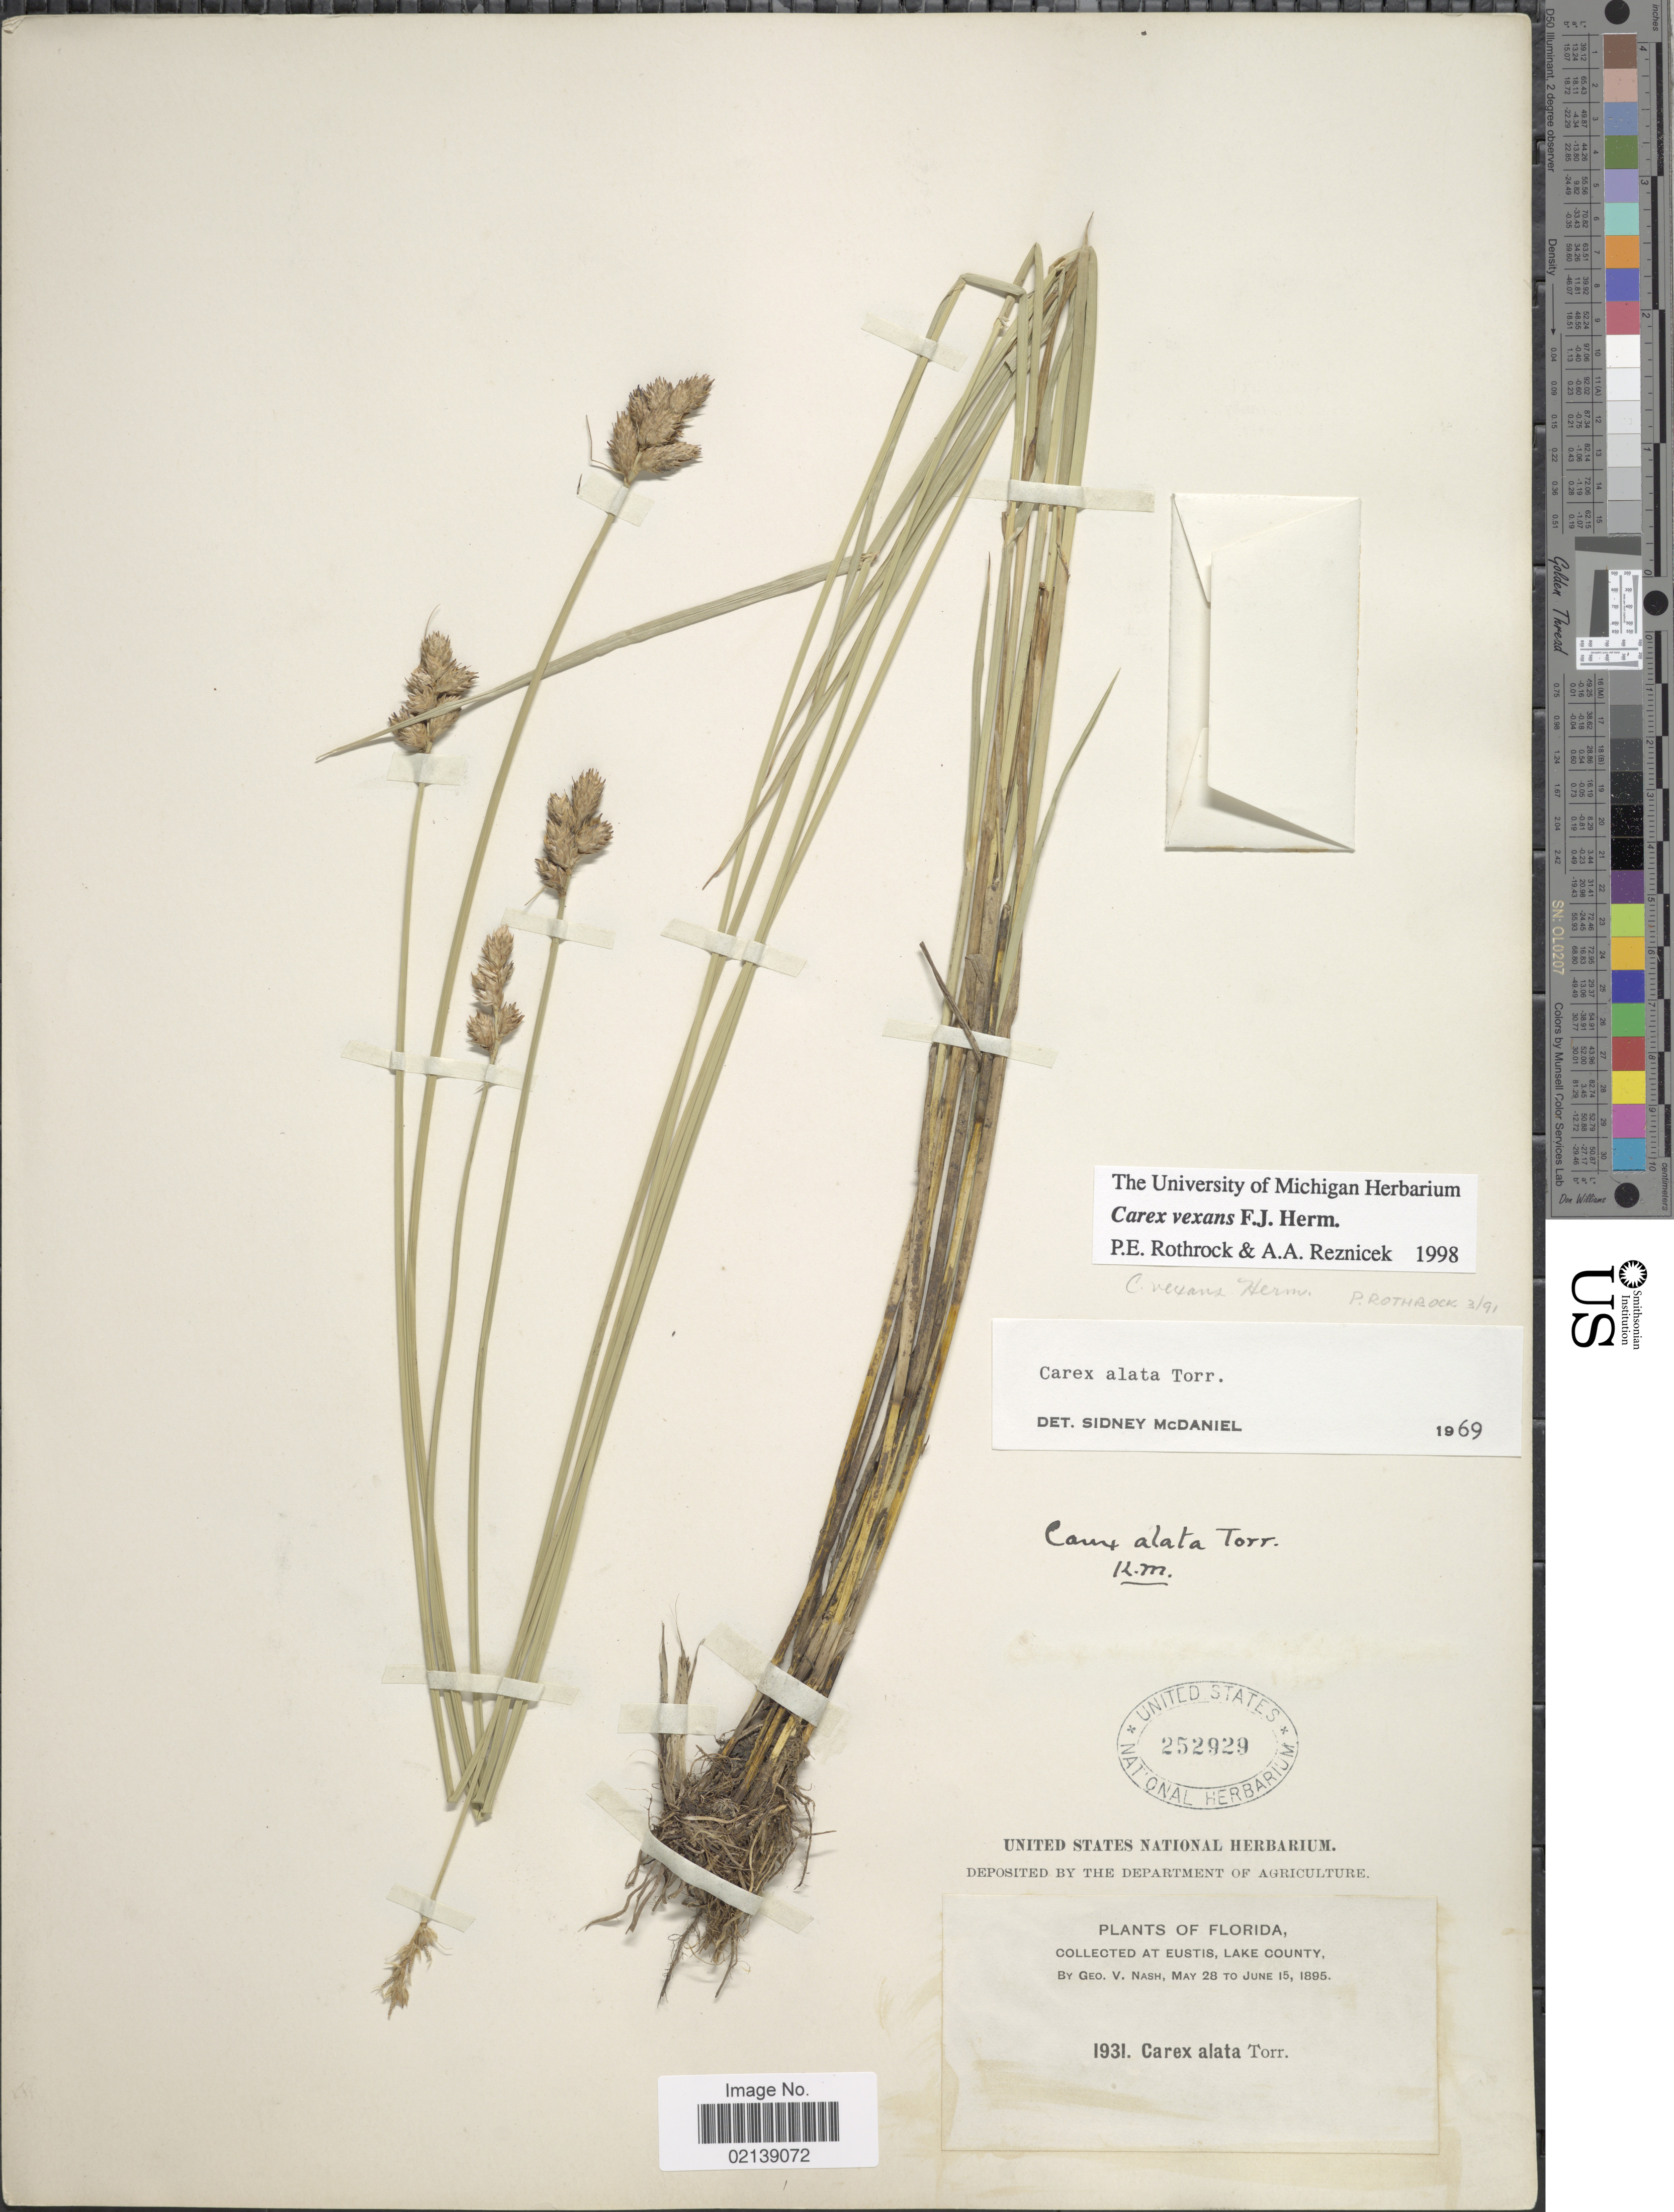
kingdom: Plantae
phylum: Tracheophyta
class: Liliopsida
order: Poales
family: Cyperaceae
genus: Carex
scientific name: Carex vexans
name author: F.J. Herm.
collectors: G. V. Nash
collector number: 1931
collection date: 1895-05-28/1895-06-15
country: United States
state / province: Florida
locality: At Eustis, Lake County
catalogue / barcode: US 252929